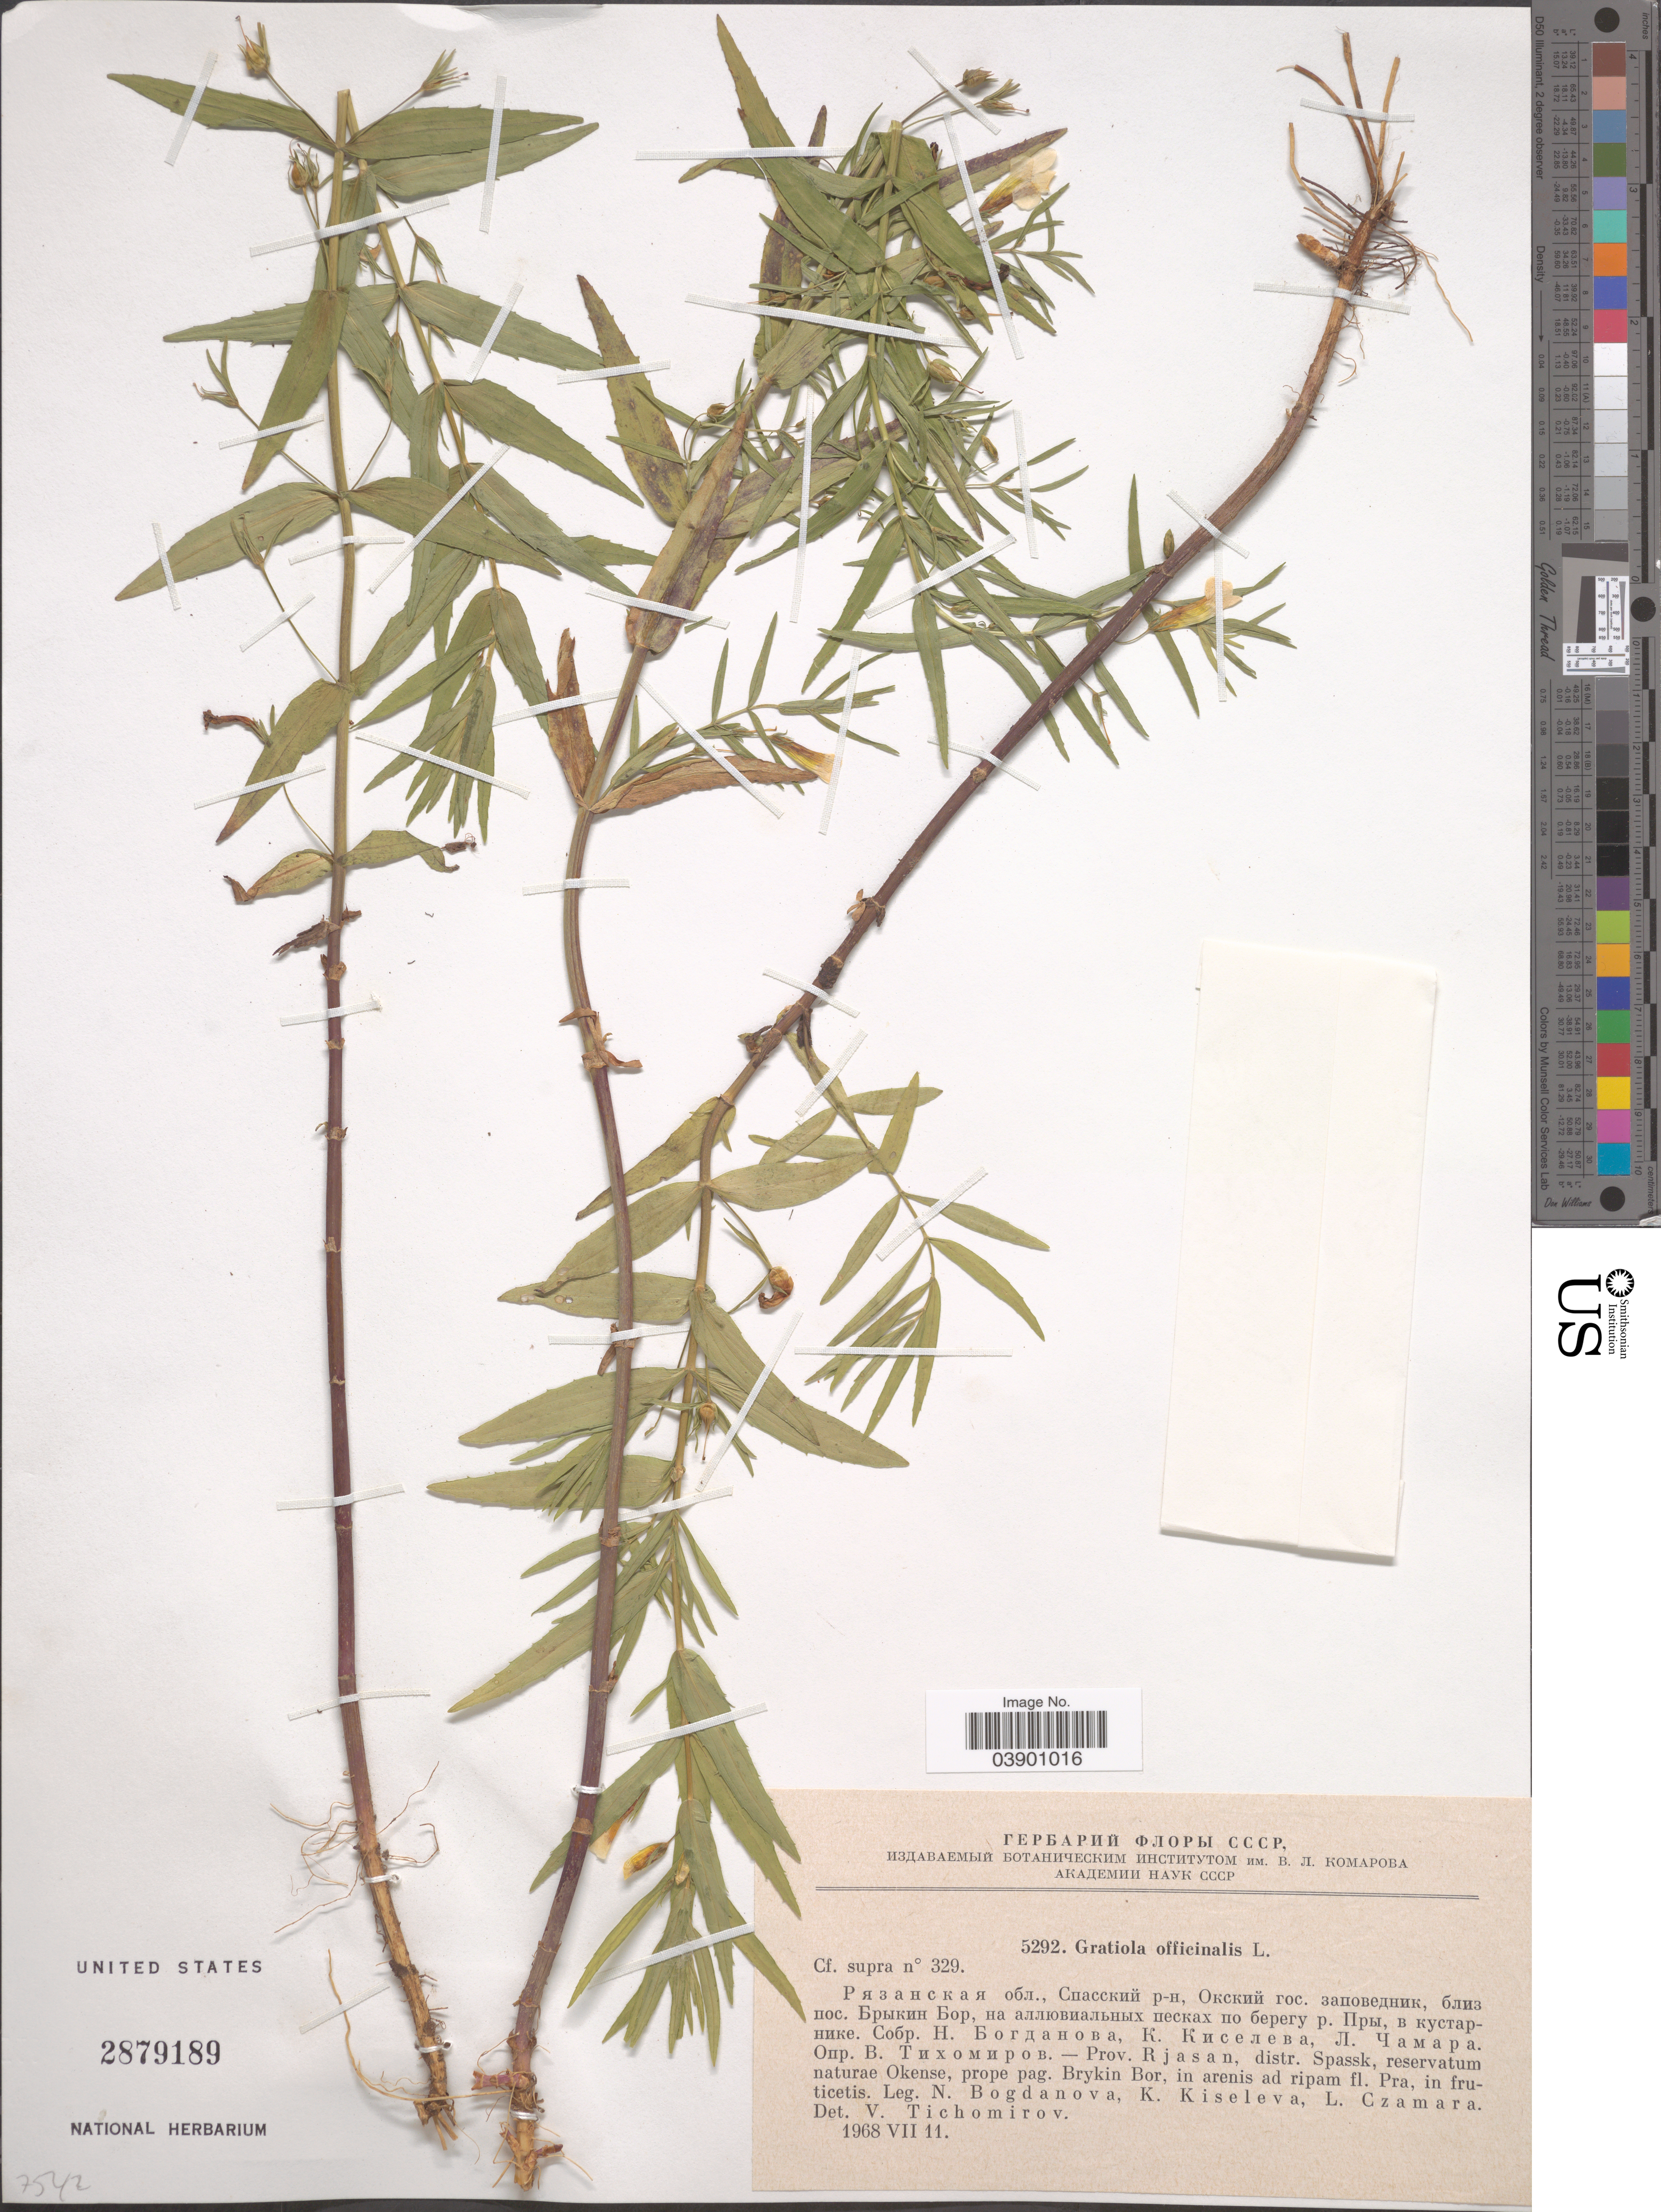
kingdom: Plantae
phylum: Tracheophyta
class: Magnoliopsida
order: Lamiales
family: Plantaginaceae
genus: Gratiola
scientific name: Gratiola officinalis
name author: L.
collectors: N. Bogdanova, K. Kiseleva & L. Czamara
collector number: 329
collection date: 1968-07-11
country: Russian Federation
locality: Prov. Rjasan, distr. Spassk, reservatum naturae Okense, prope pag.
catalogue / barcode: US 2879189